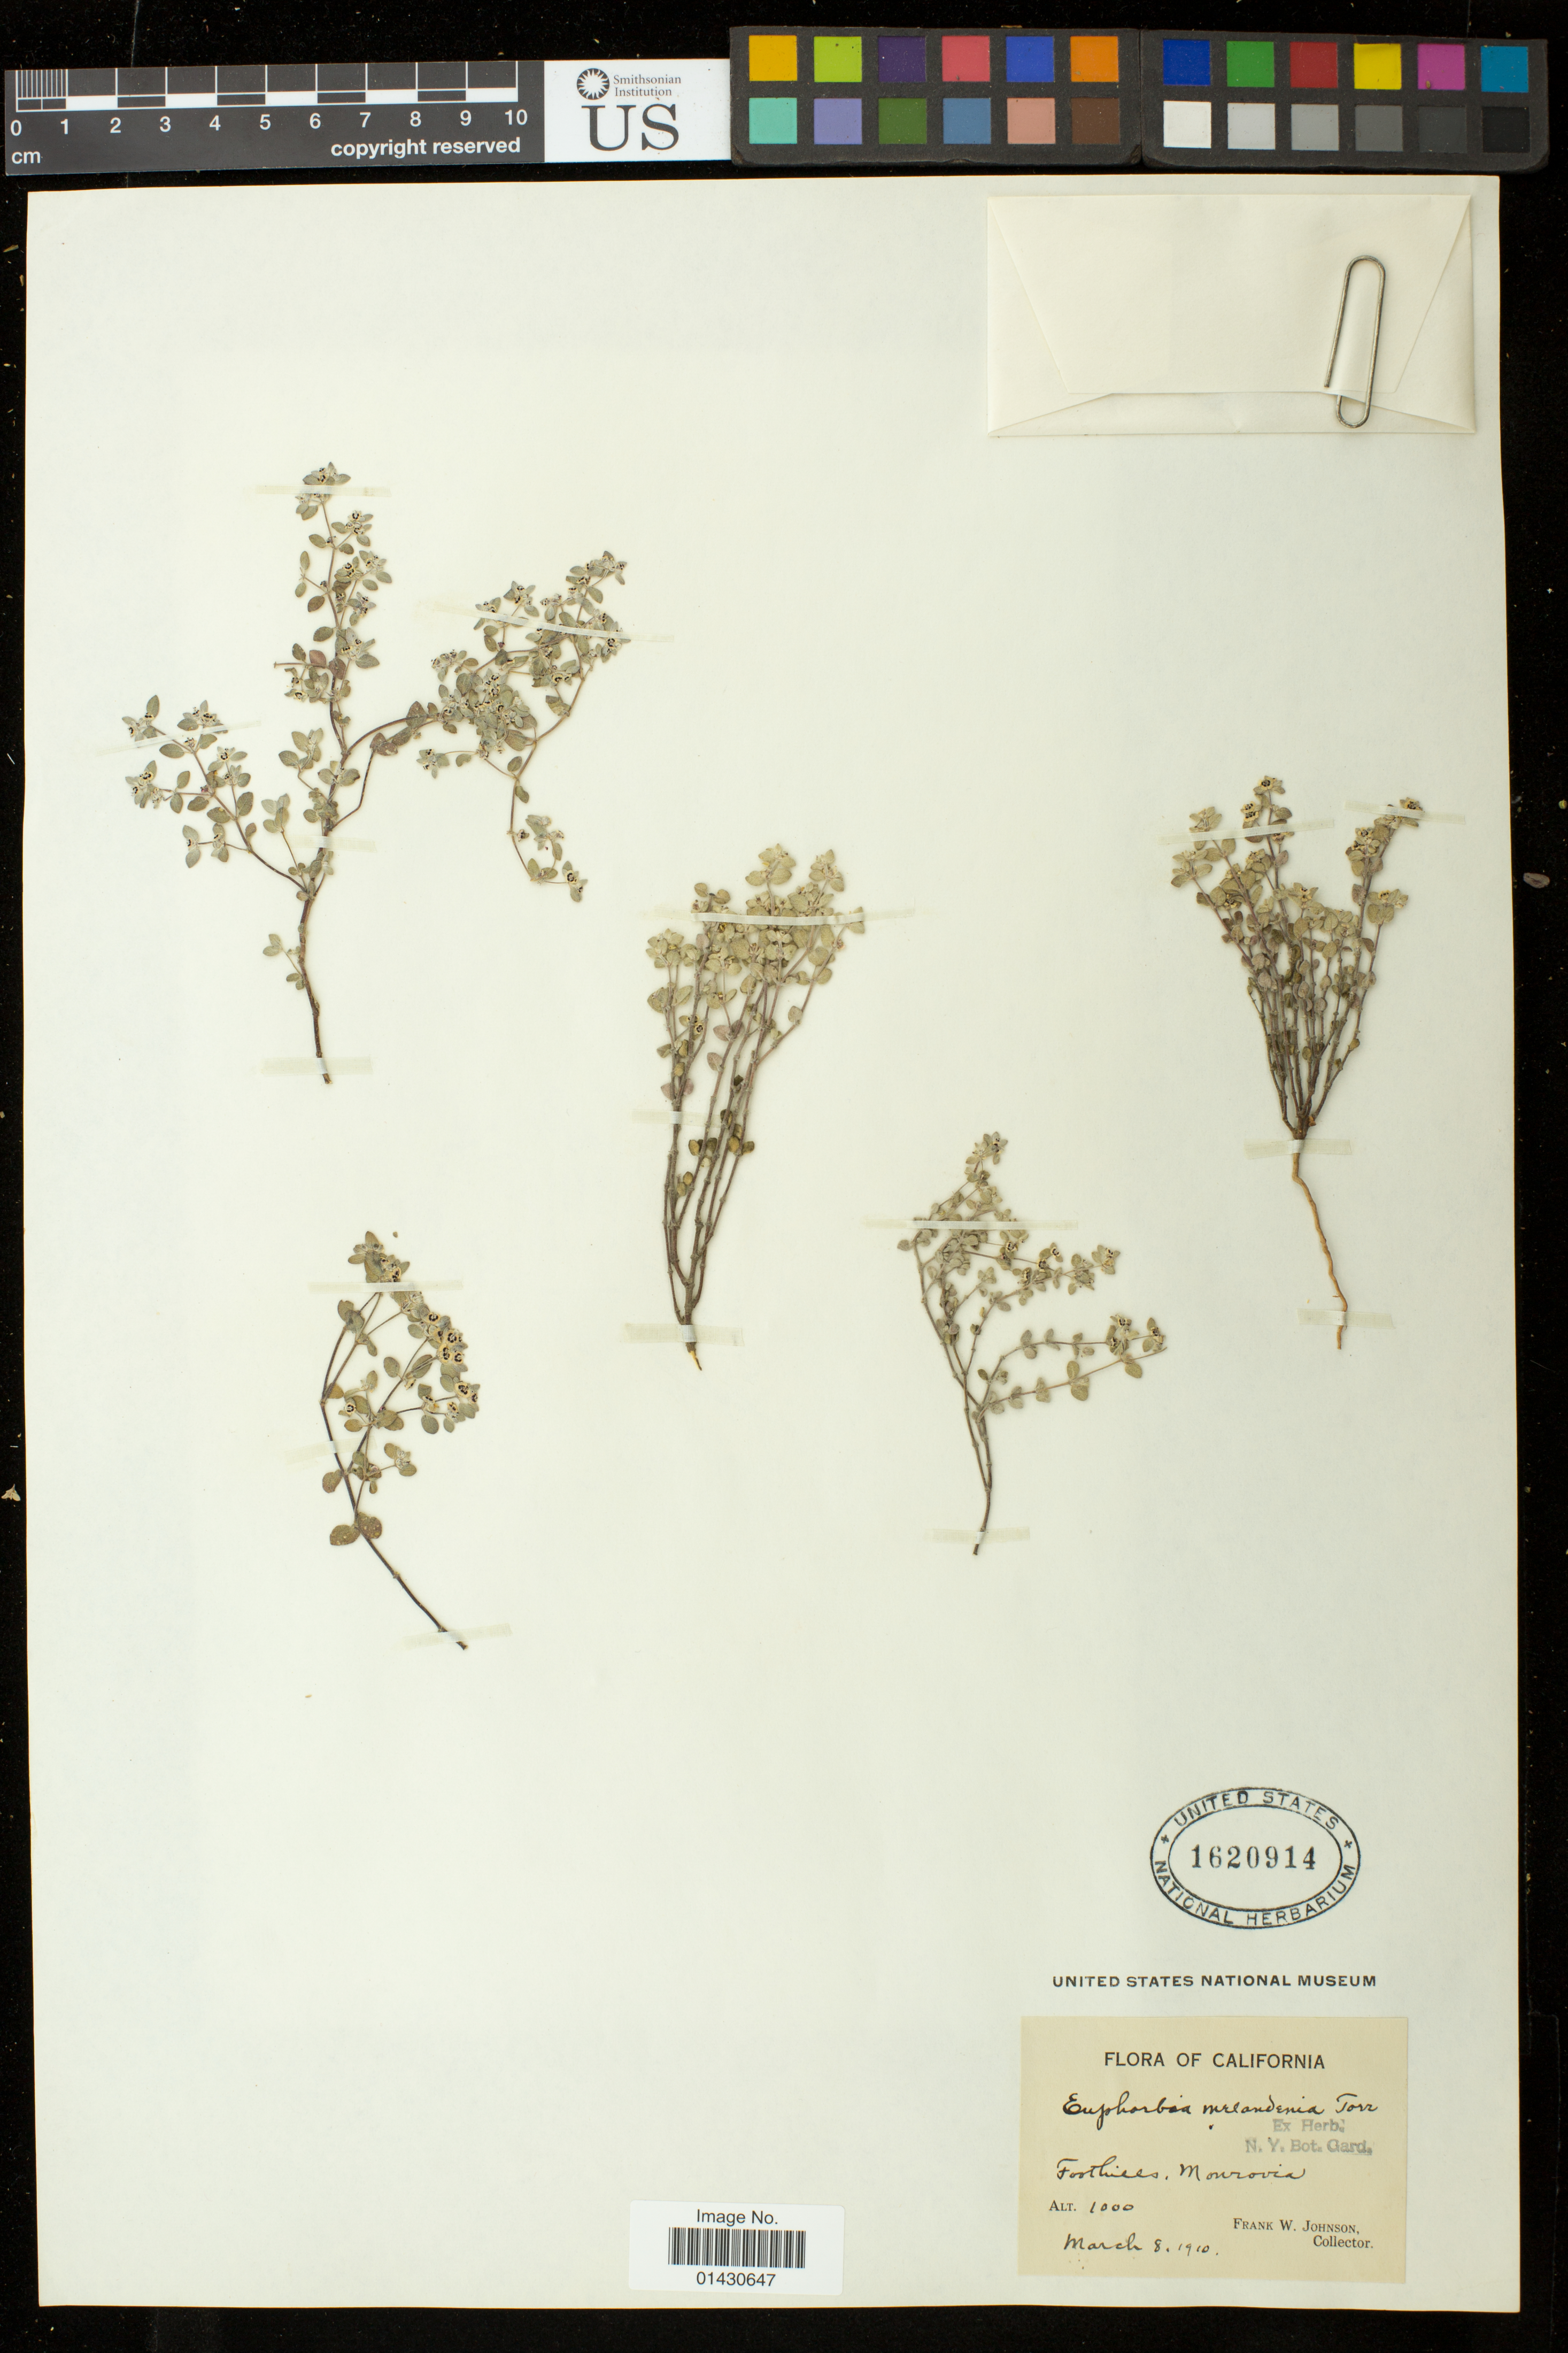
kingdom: Plantae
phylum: Tracheophyta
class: Magnoliopsida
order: Malpighiales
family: Euphorbiaceae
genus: Euphorbia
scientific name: Euphorbia melanadenia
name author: Torr.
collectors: F. W. Johnson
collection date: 1910-03-08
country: United States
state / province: California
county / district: Los Angeles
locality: Foothills, Monrovia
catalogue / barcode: US 1620914